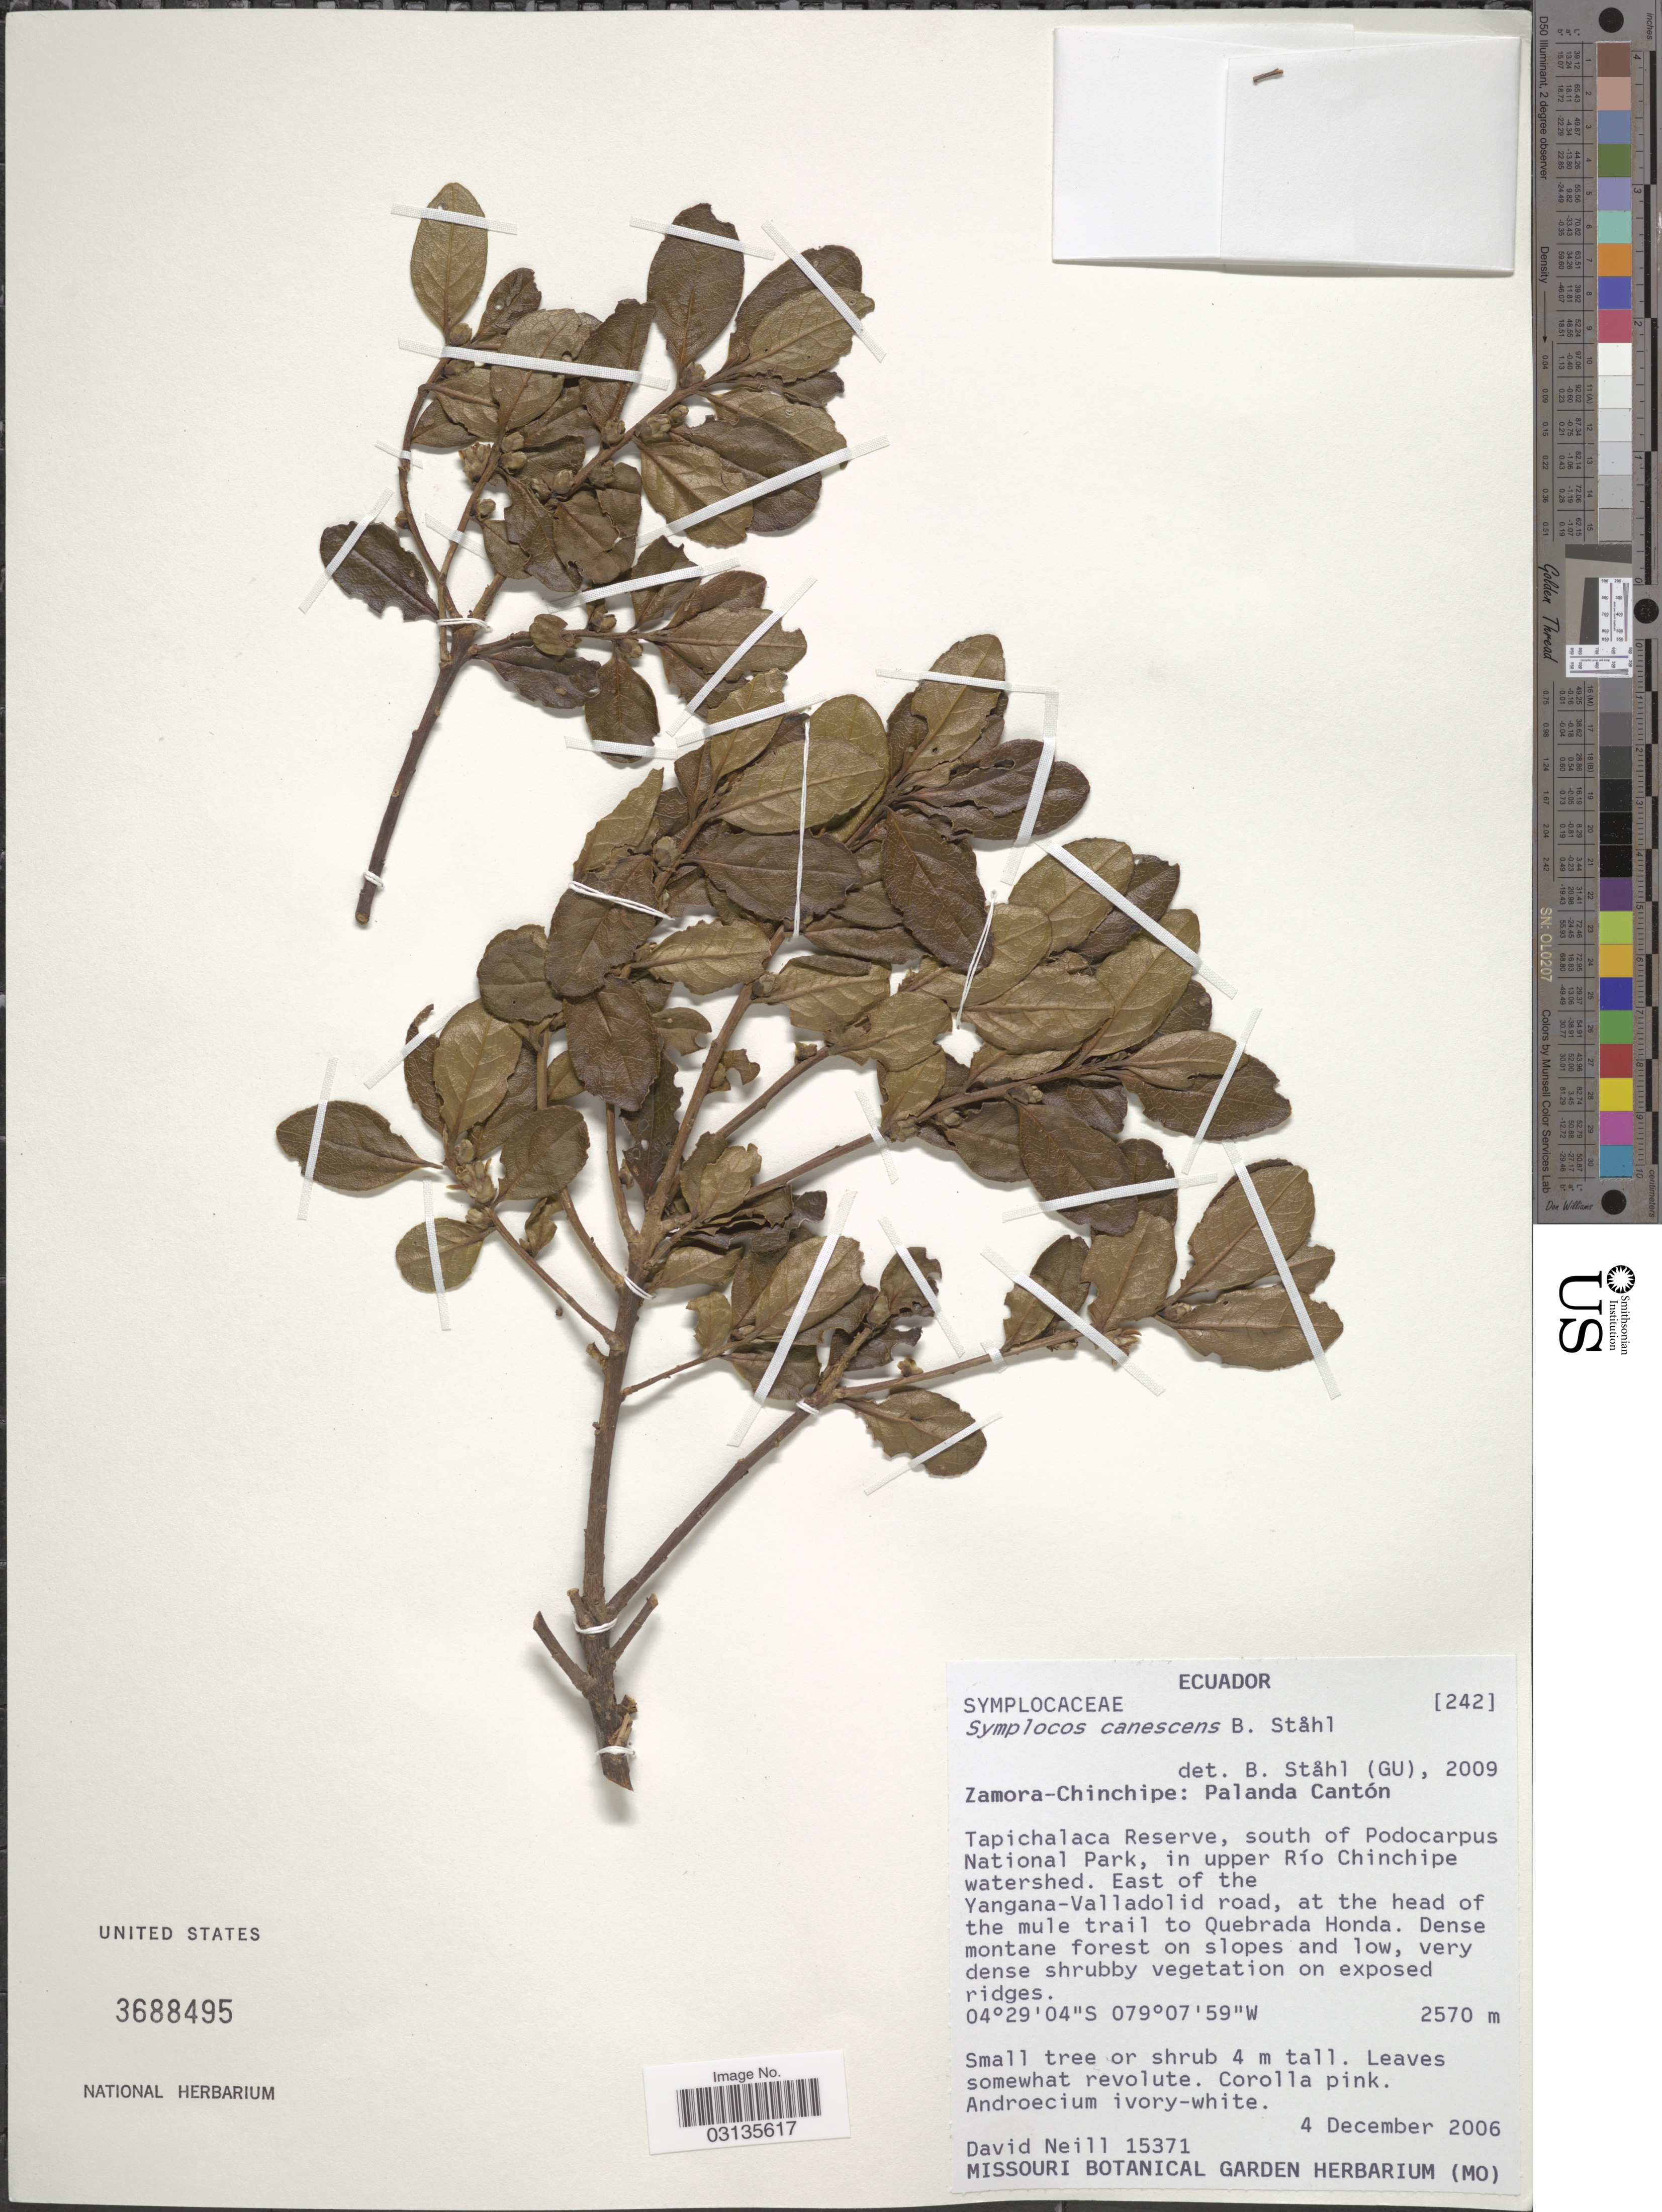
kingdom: Plantae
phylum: Tracheophyta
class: Magnoliopsida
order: Ericales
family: Symplocaceae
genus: Symplocos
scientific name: Symplocos canescens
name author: B. Ståhl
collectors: D. Neill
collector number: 15371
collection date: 2006-12-04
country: Ecuador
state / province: Zamora-Chinchipe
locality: Palanda Cantón. Tapichalaca Reserve, south of Podocarpus National Park, in upper Río Chinchipe watershed. East of the Yangana-Valladolid road, at the head of the mule trail to Quebrada Honda.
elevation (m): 2570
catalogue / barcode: US 3688495